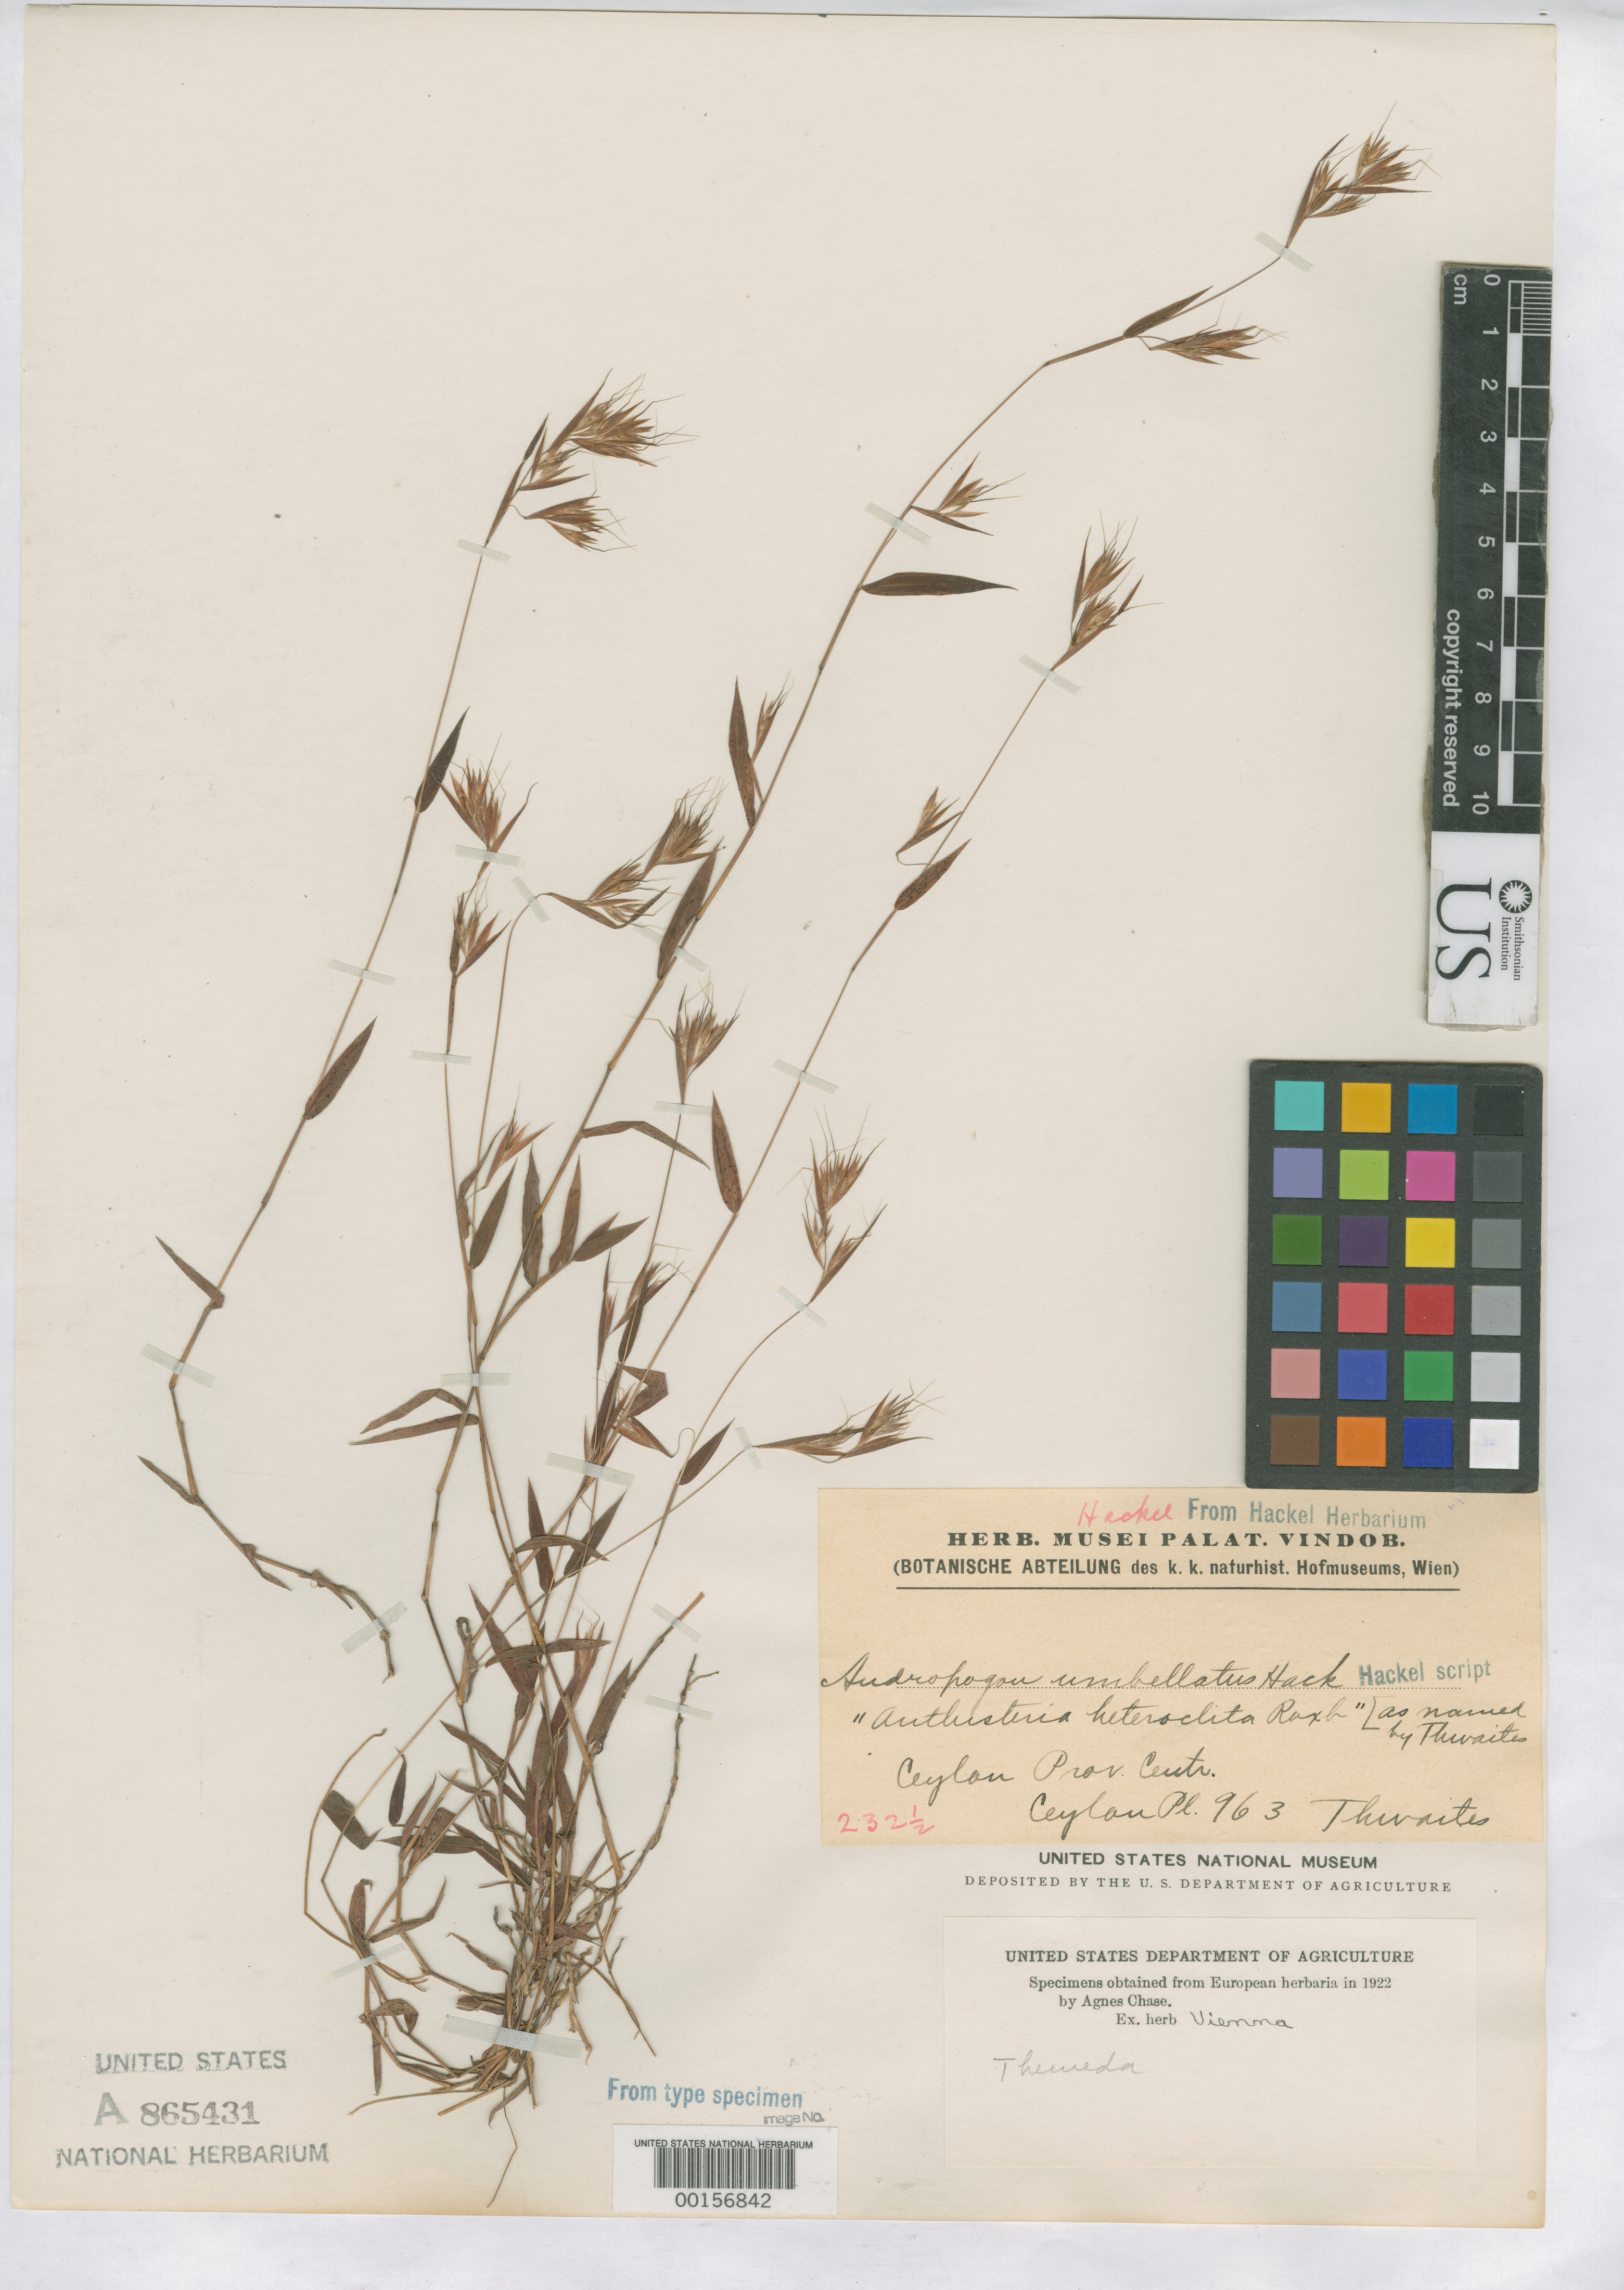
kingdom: Plantae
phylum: Tracheophyta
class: Liliopsida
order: Poales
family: Poaceae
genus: Andropogon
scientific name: Andropogon umbellatus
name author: Hack. in A. DC.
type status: Type Fragment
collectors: G. H. K. Thwaites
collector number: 963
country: Sri Lanka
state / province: Central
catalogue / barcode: US 865431A